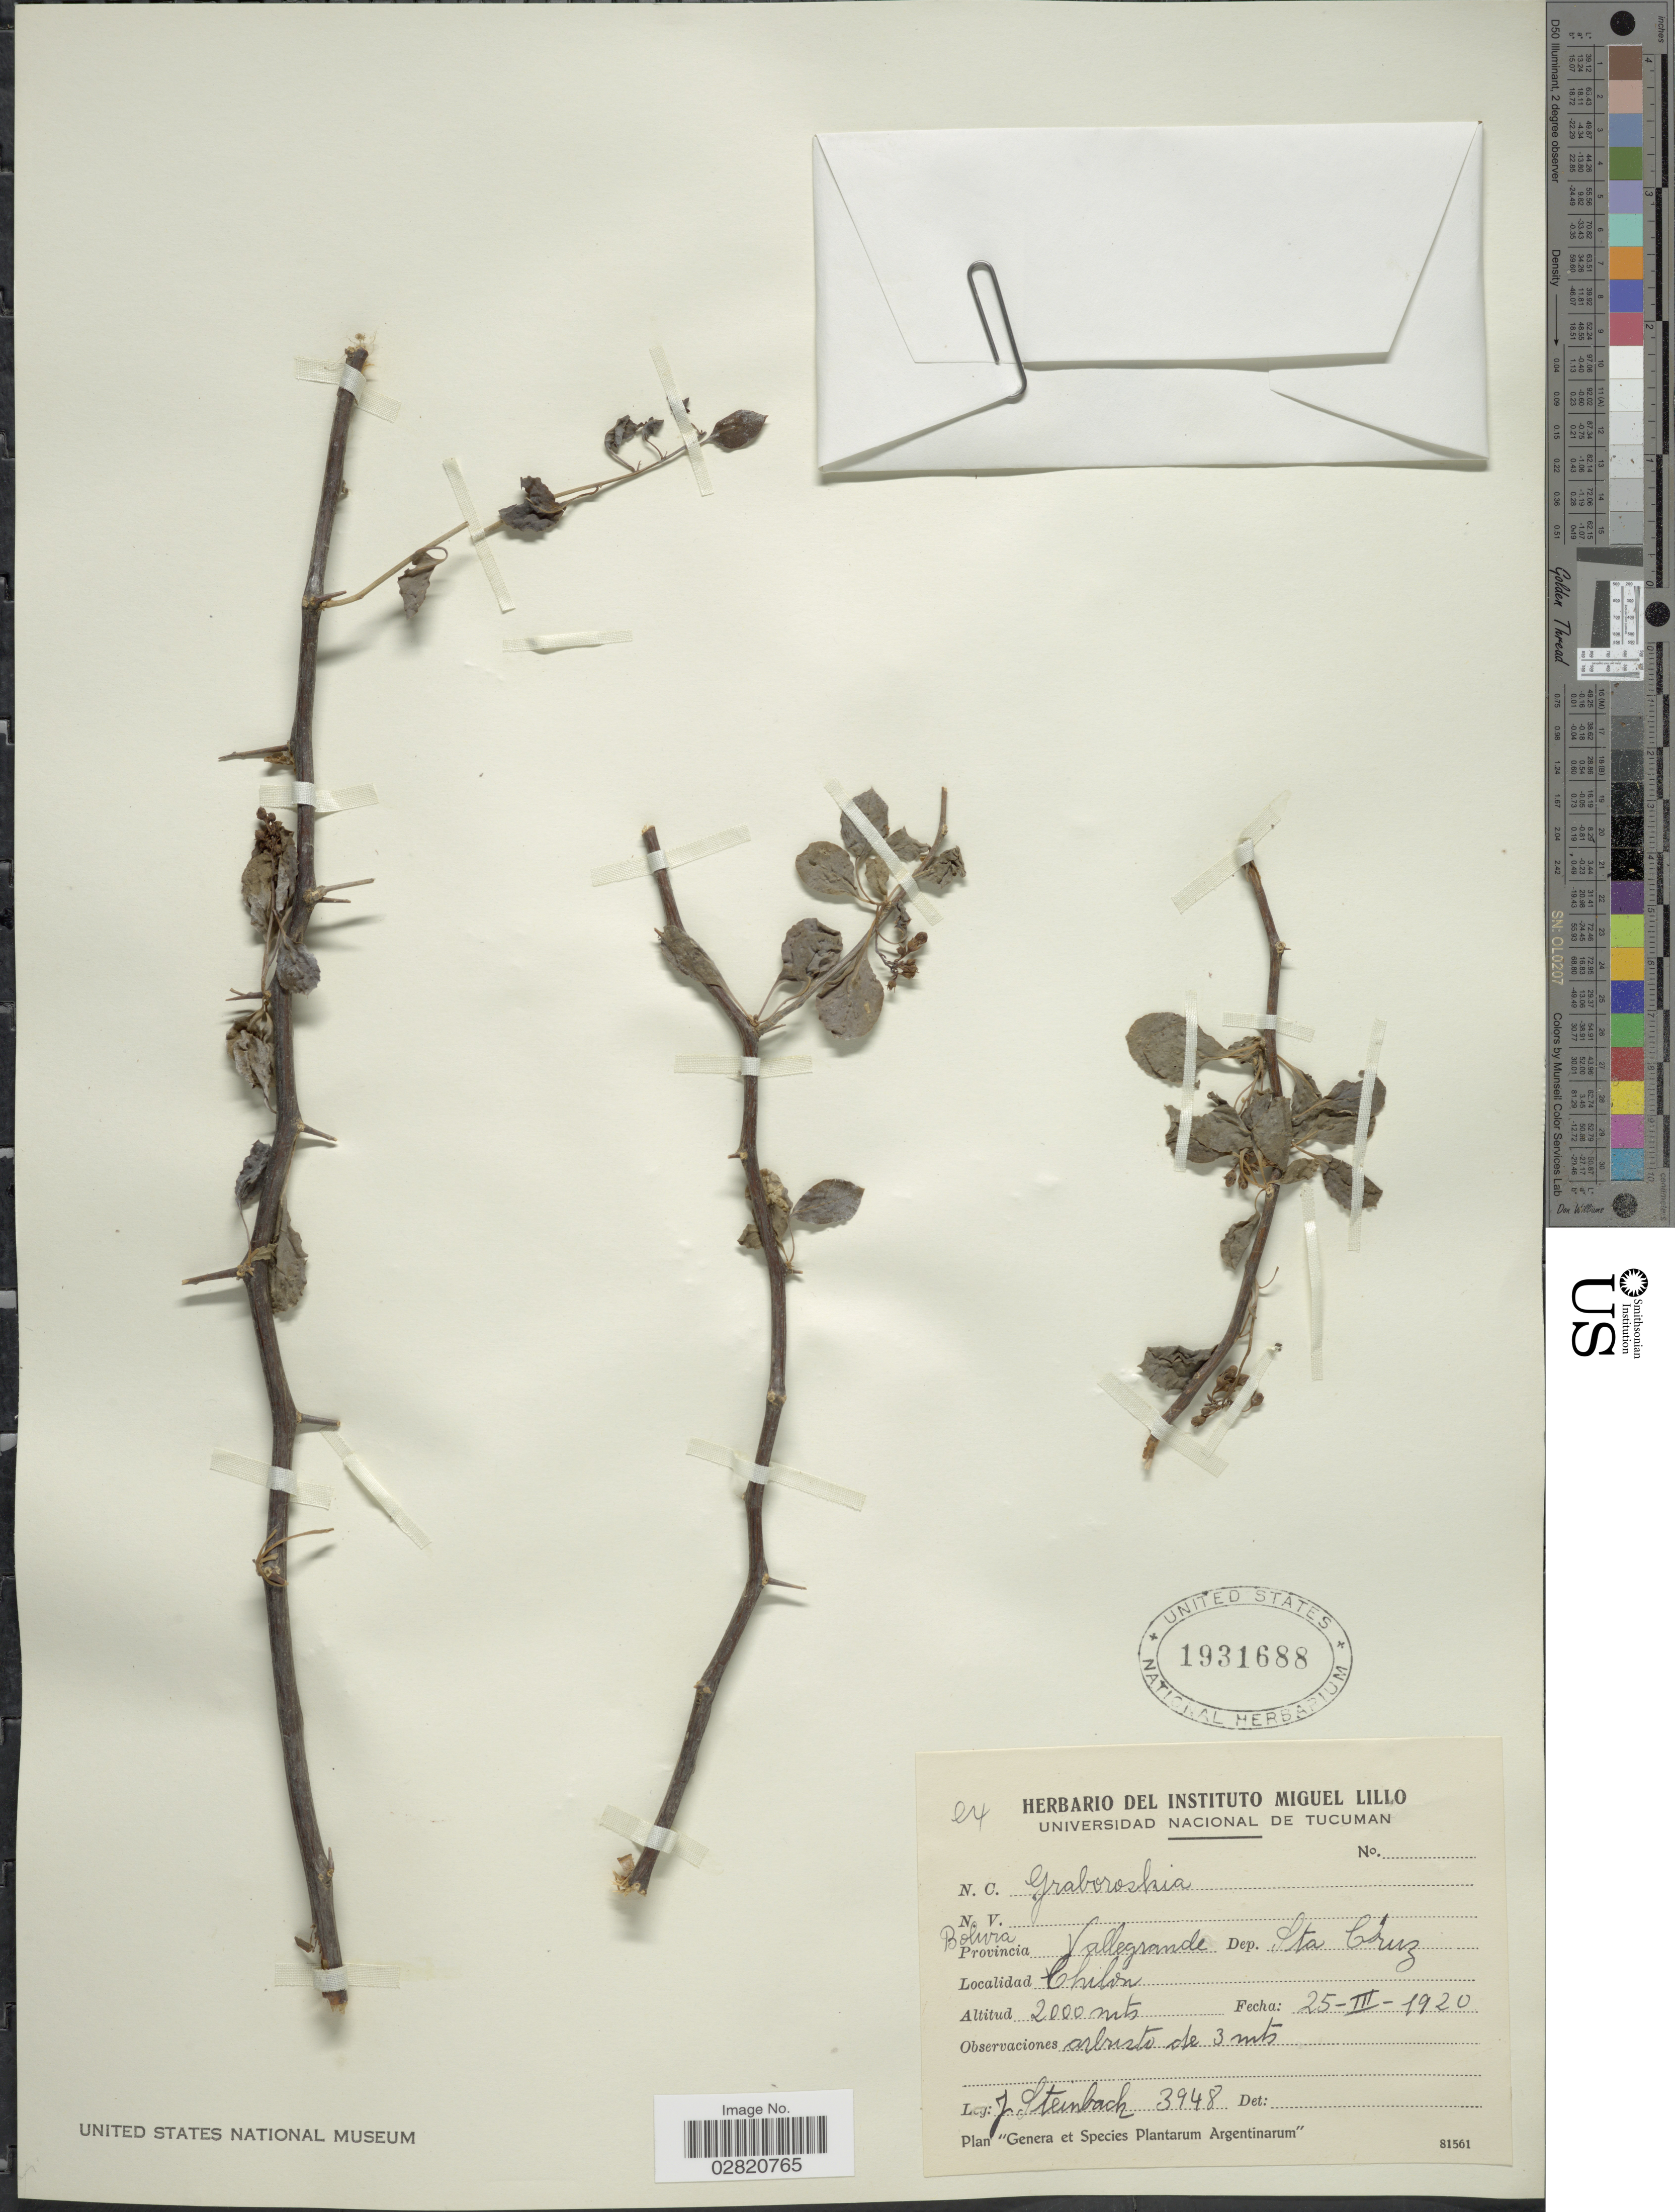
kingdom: Plantae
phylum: Tracheophyta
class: Magnoliopsida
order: Solanales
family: Solanaceae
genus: Grabowskia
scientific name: Grabowskia sp.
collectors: J. Steinbach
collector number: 3948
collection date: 1920-03-25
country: Bolivia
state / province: Santa Cruz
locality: Provincia Vallegrande. Dep. Sta. Cruz. Chilon.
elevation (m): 2000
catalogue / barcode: US 1931688